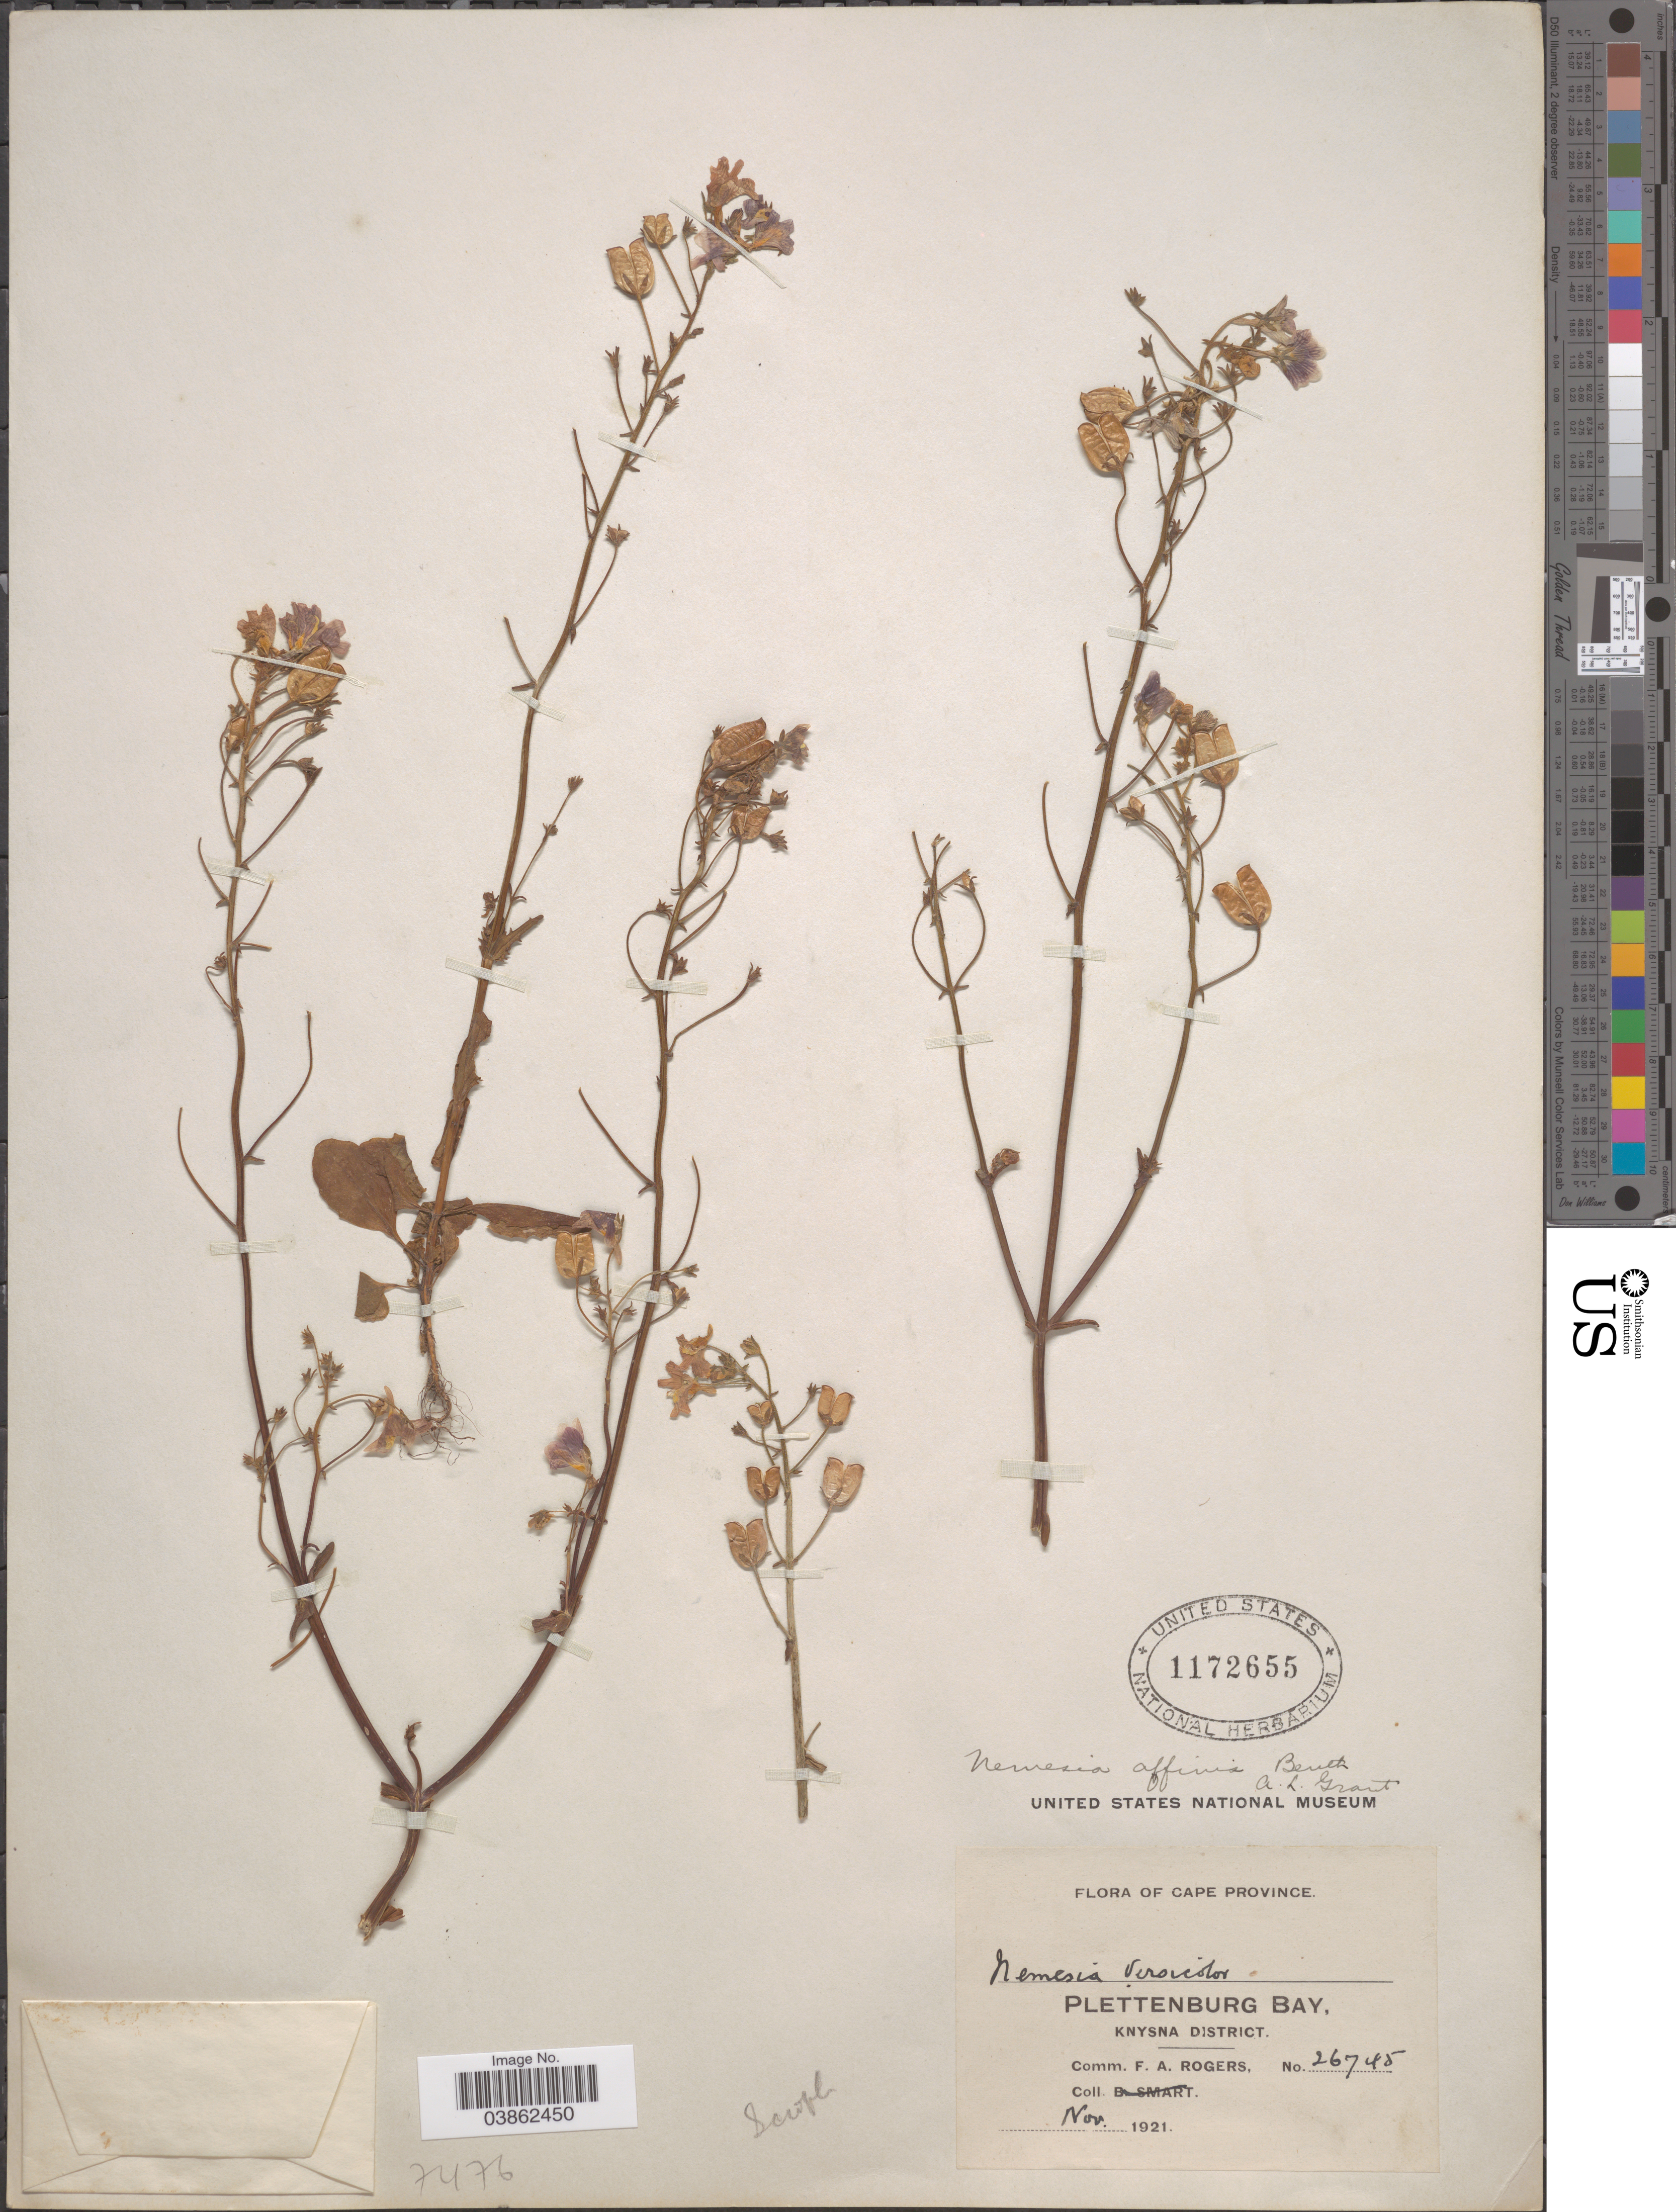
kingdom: Plantae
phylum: Tracheophyta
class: Magnoliopsida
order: Lamiales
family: Scrophulariaceae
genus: Nemesia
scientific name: Nemesia affinis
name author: Benth.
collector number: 26748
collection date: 1921-11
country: South Africa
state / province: Western Cape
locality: Plettenburg Bay, Knysna District.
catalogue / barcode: US 1172655